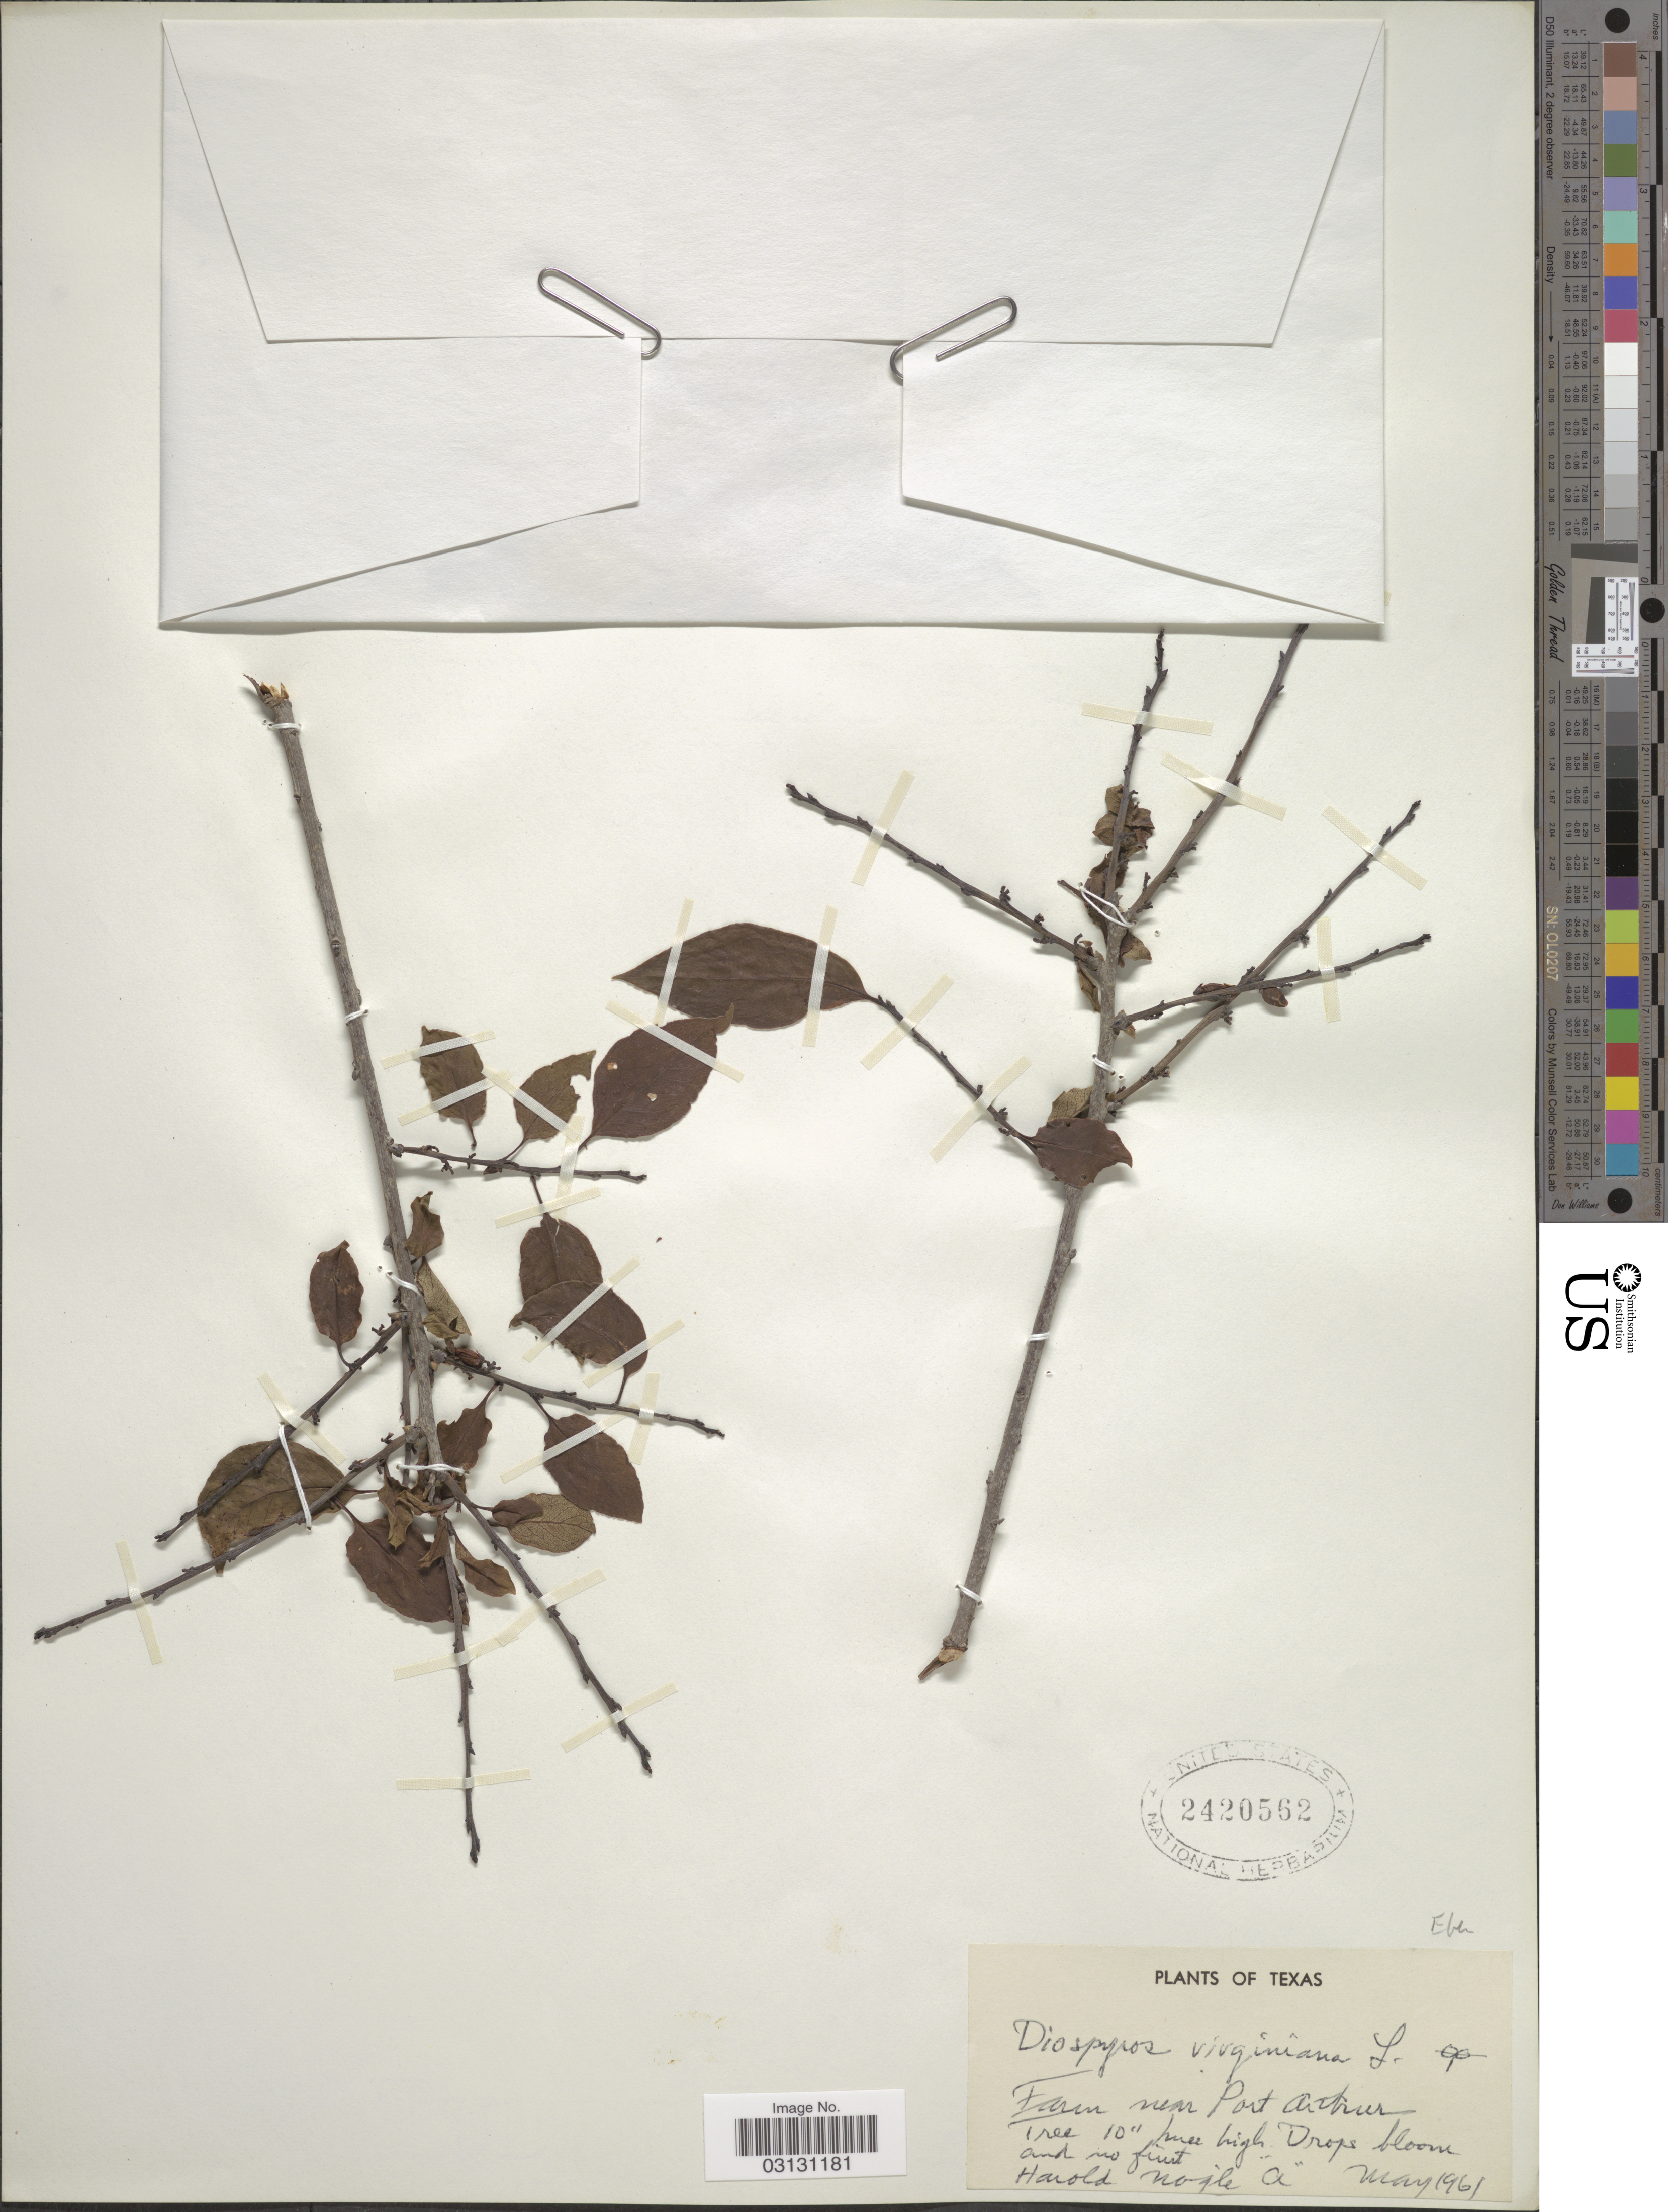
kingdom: Plantae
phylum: Tracheophyta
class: Magnoliopsida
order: Ericales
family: Ebenaceae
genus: Diospyros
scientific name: Diospyros virginiana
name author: L.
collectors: H. Nogle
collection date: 1961-05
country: United States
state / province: Texas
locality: Farm near Port Arthur.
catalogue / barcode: US 2420562